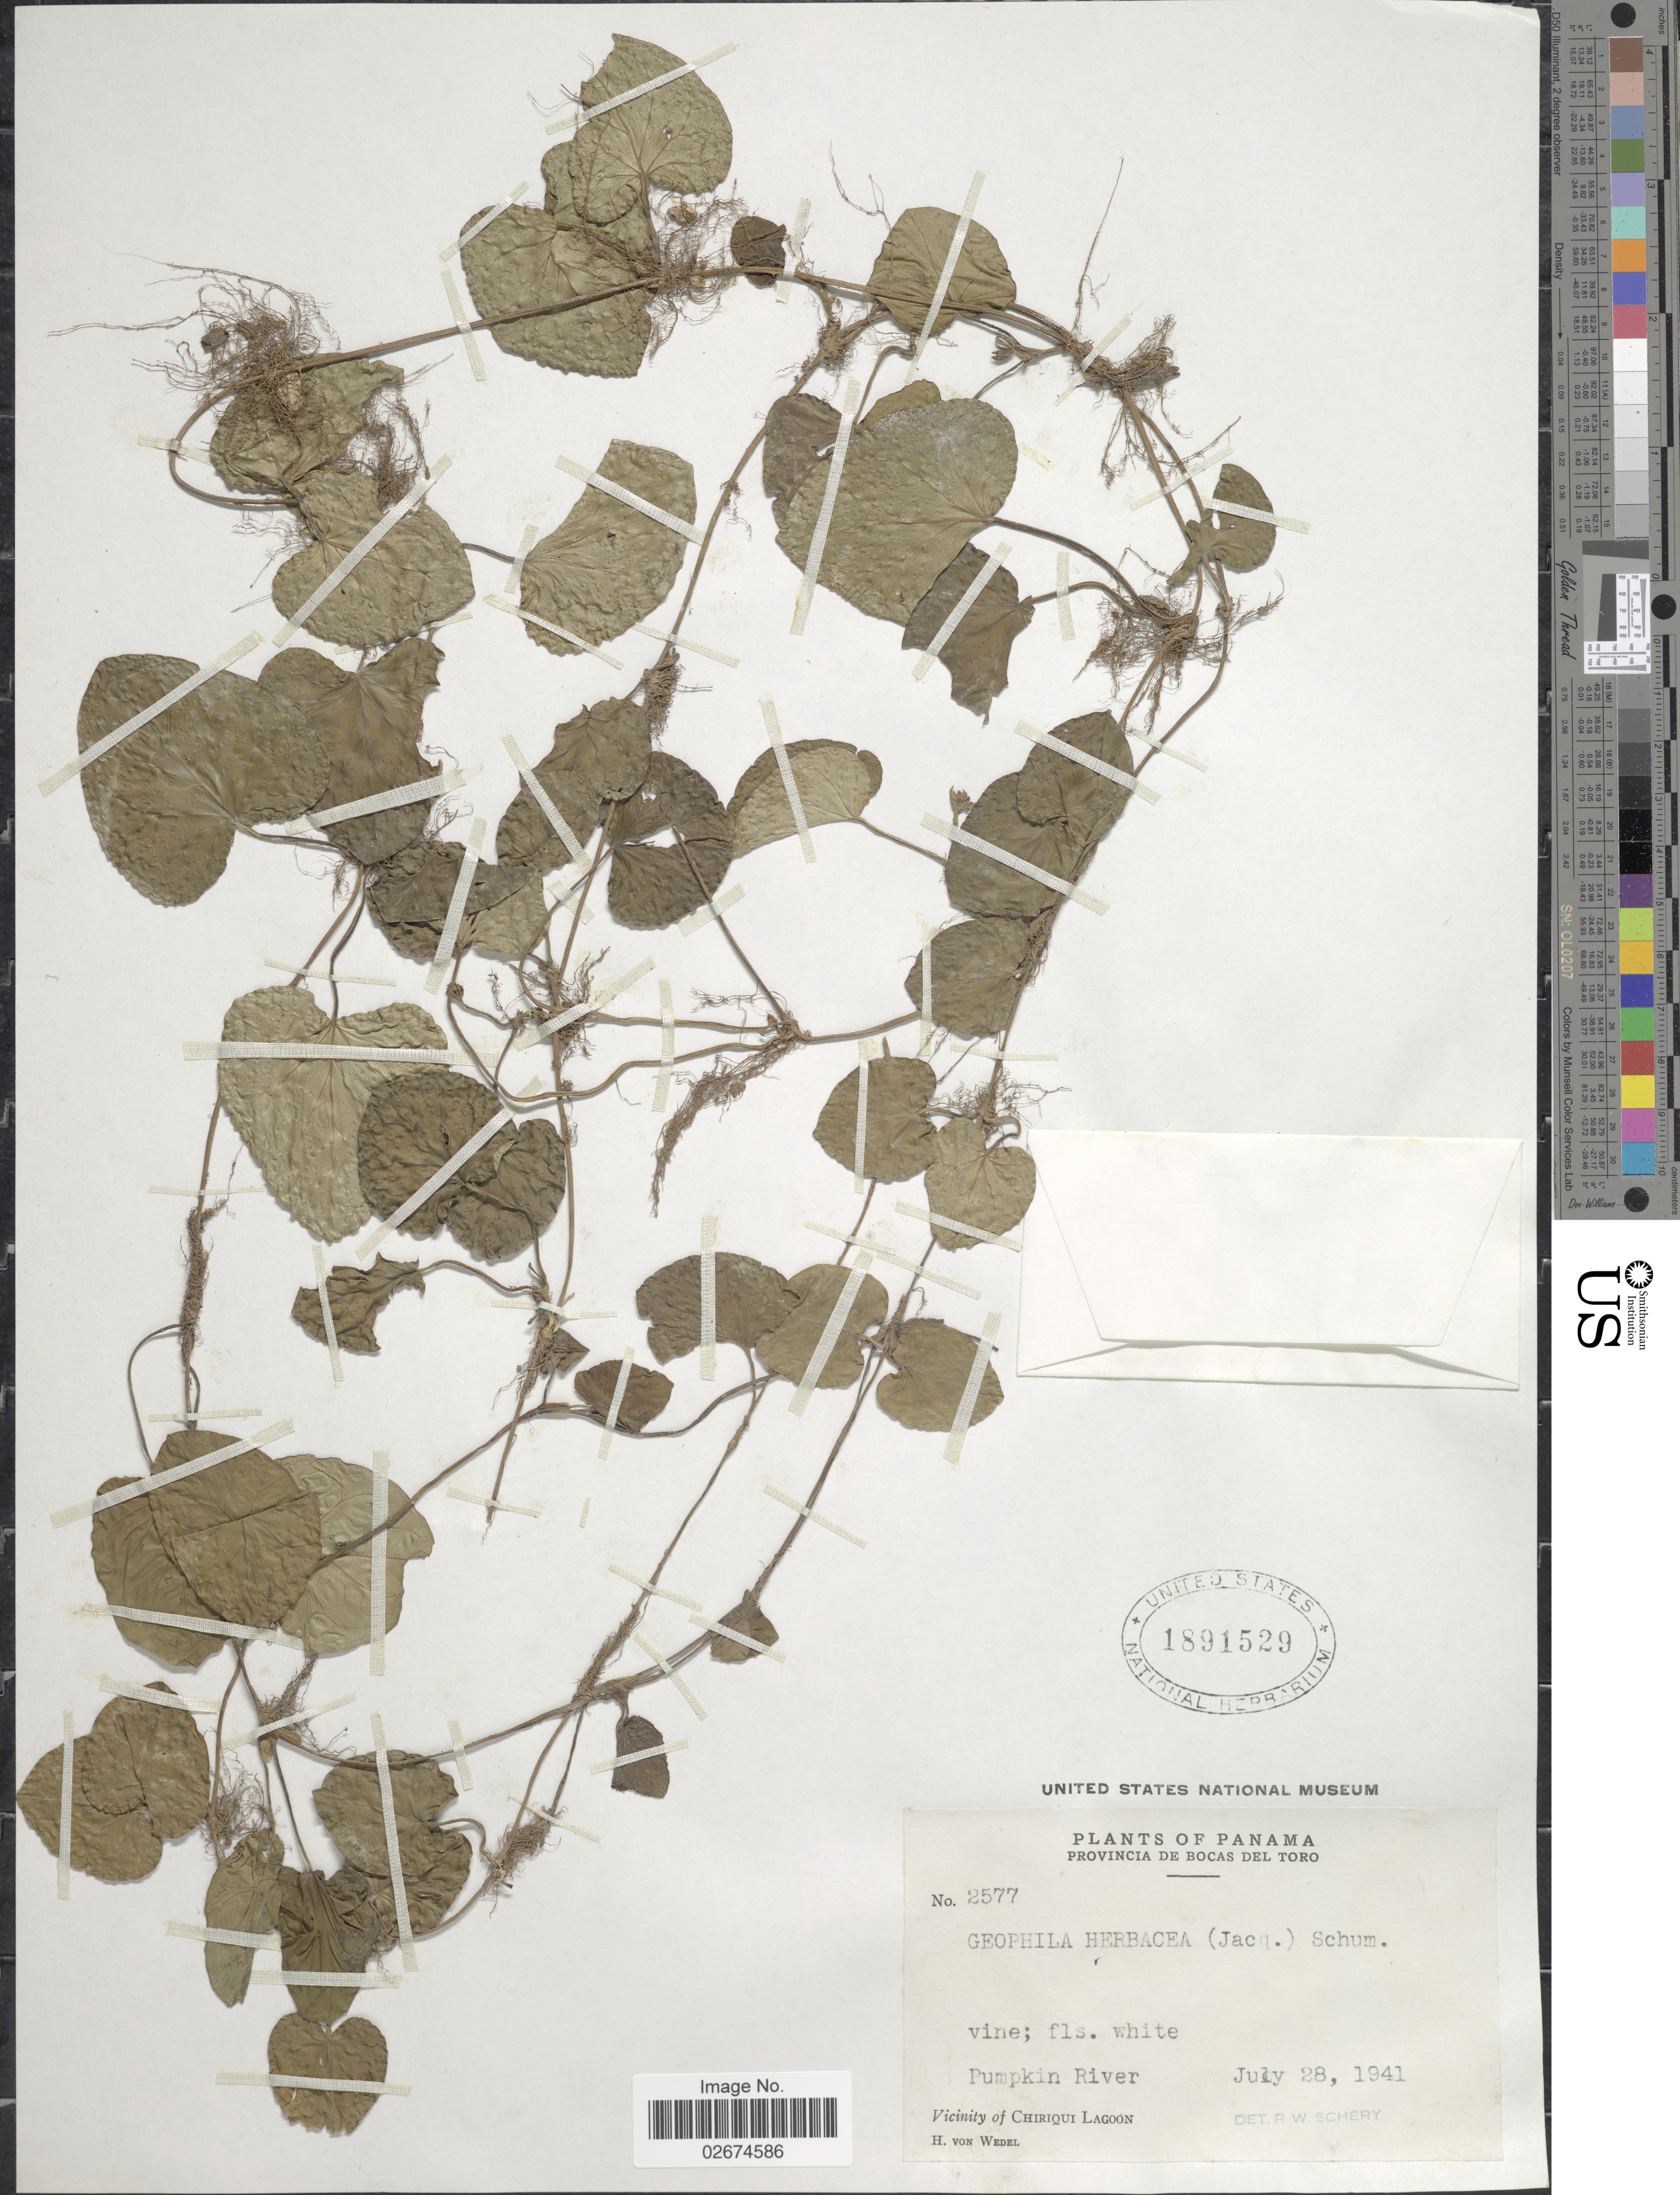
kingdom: Plantae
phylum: Tracheophyta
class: Magnoliopsida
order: Gentianales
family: Rubiaceae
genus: Geophila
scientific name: Geophila herbacea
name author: (Jacq.) K. Schum.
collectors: H. von Wedel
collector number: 2577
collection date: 1941-07-28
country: Panama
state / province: Bocas del Toro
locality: Provincia de Bocas del Toro. Pumpkin River. Vicinity of Chiriqui Lagoon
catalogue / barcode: US 1891529